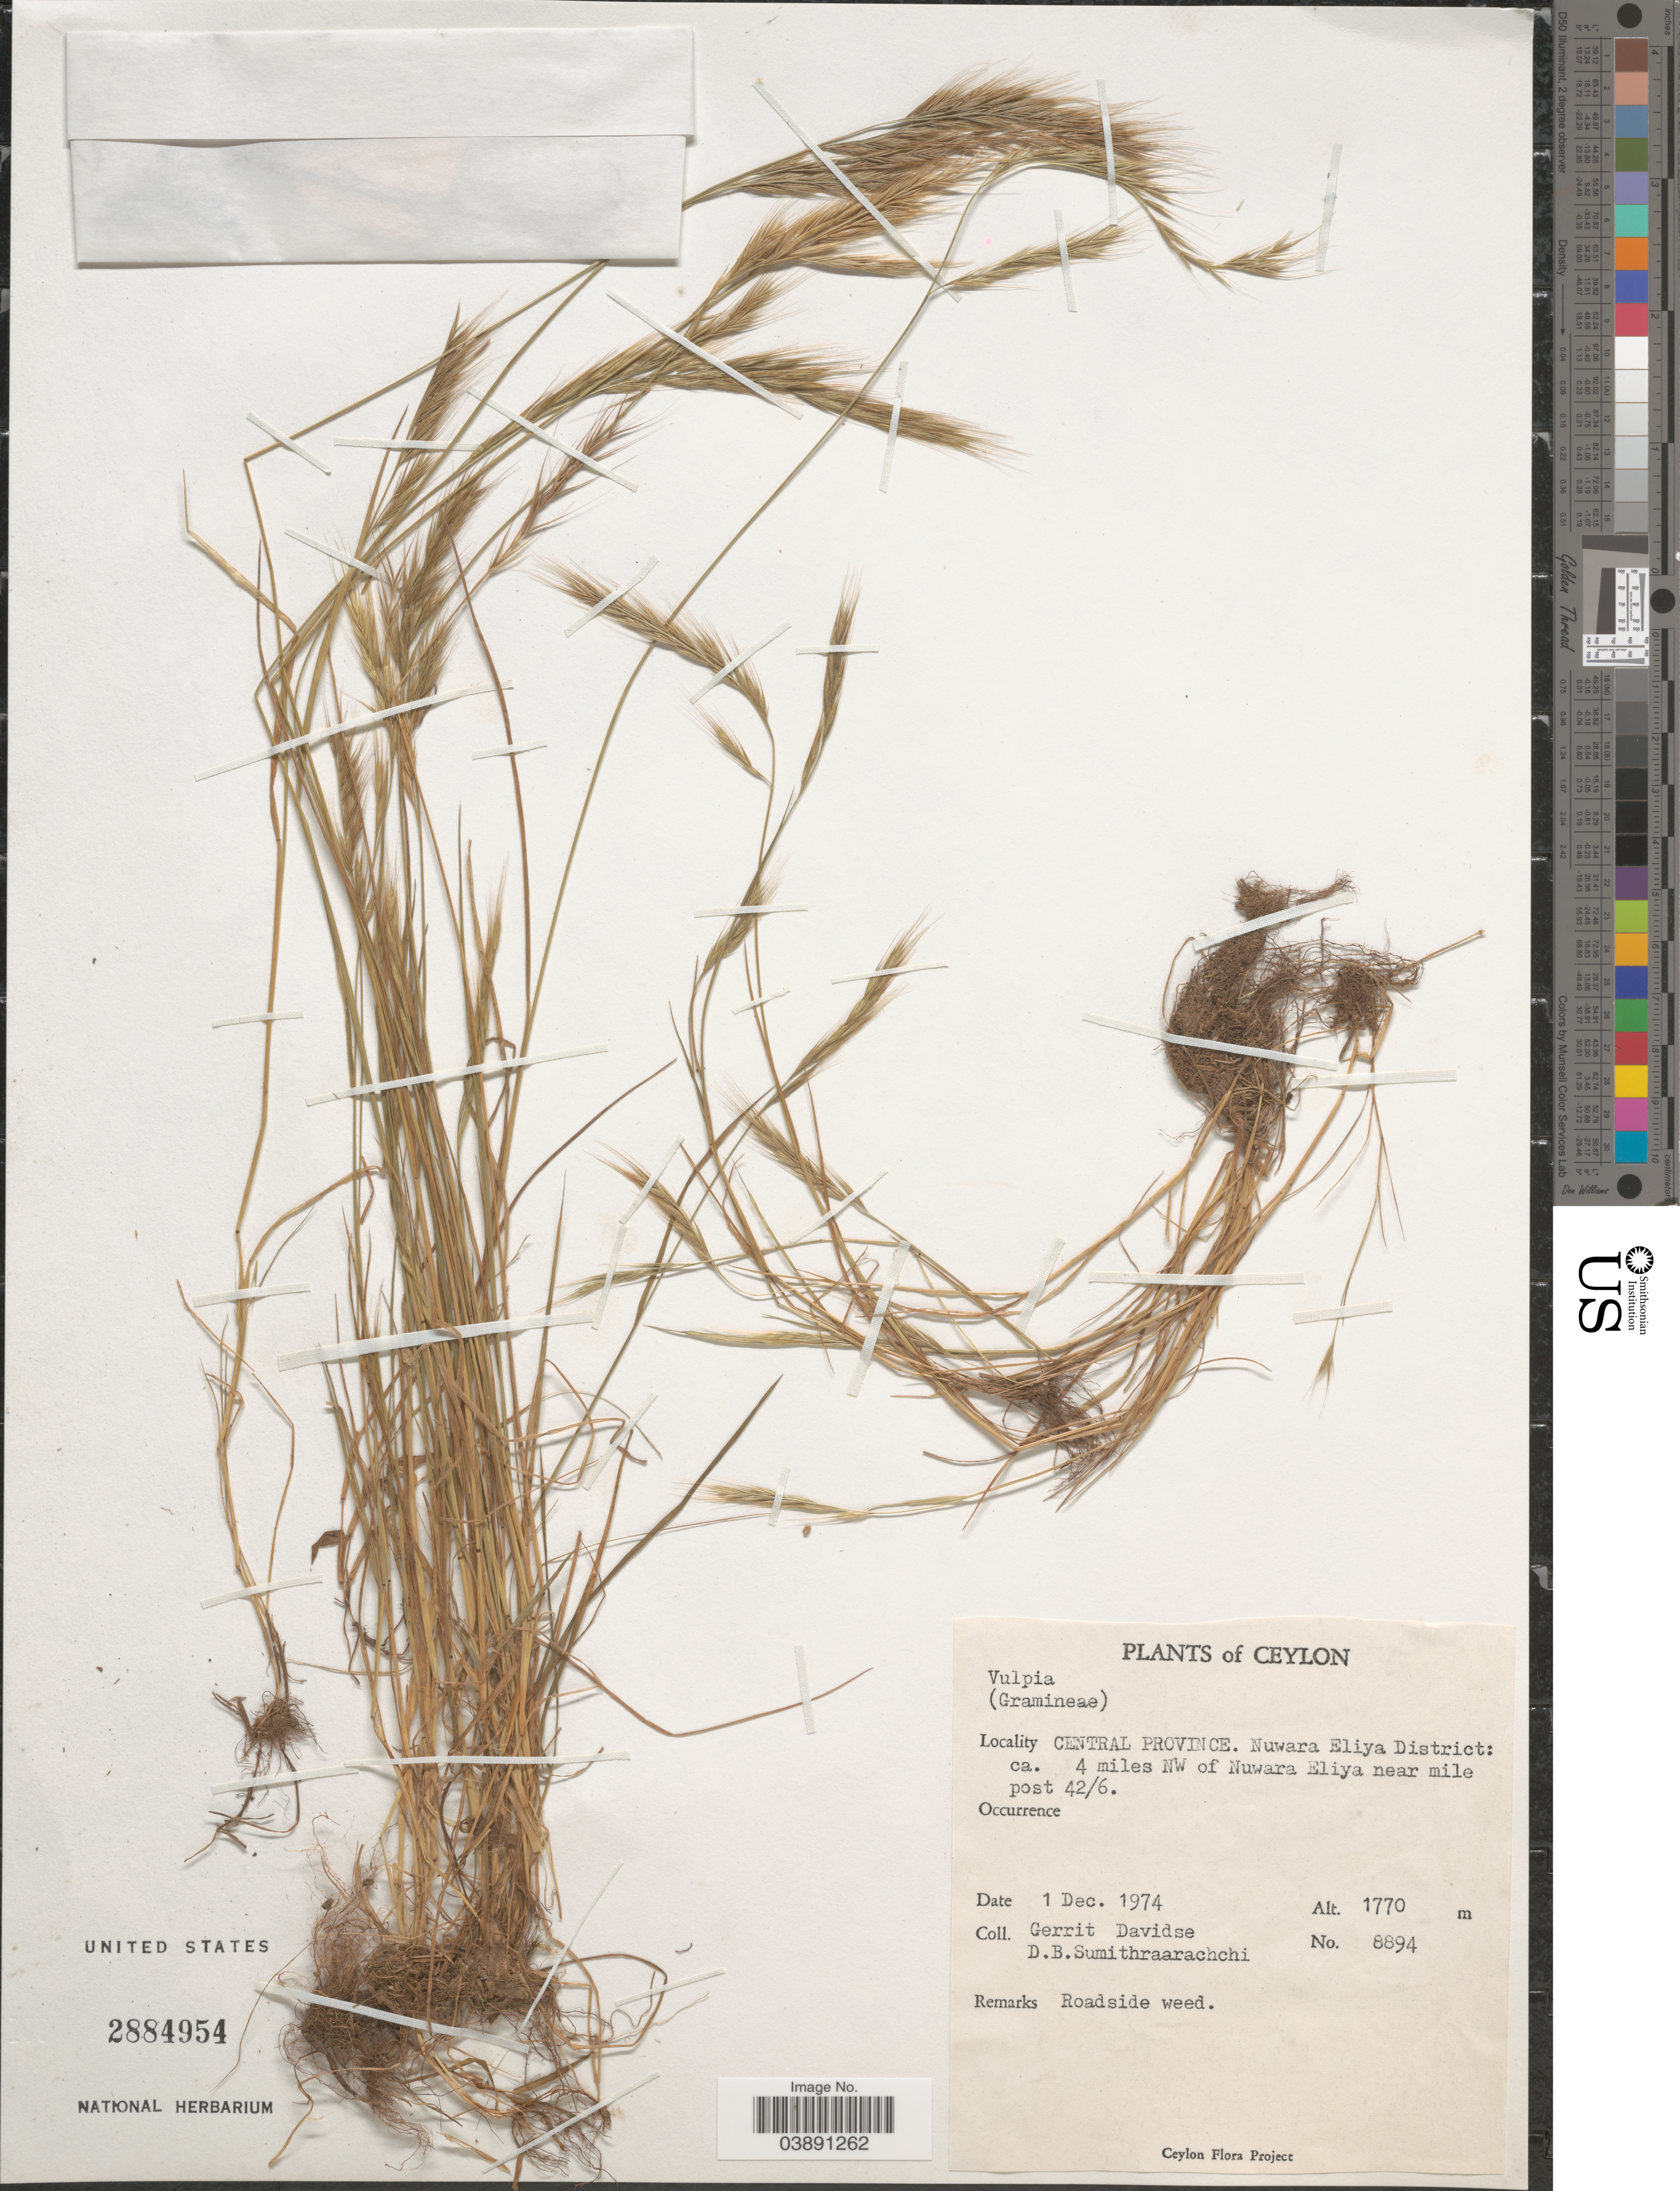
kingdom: Plantae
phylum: Tracheophyta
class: Liliopsida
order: Poales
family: Poaceae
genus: Festuca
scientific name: Festuca sp.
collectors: G. Davidse & D. B. Sumithraarachchi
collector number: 8894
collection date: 1974-12-01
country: Sri Lanka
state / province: Central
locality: Ceylon. Nuwara Eliya District: ca. 4 miles NW of Nuwara Eliya near mile post 42/6.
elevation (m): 1770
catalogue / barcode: US 2884954